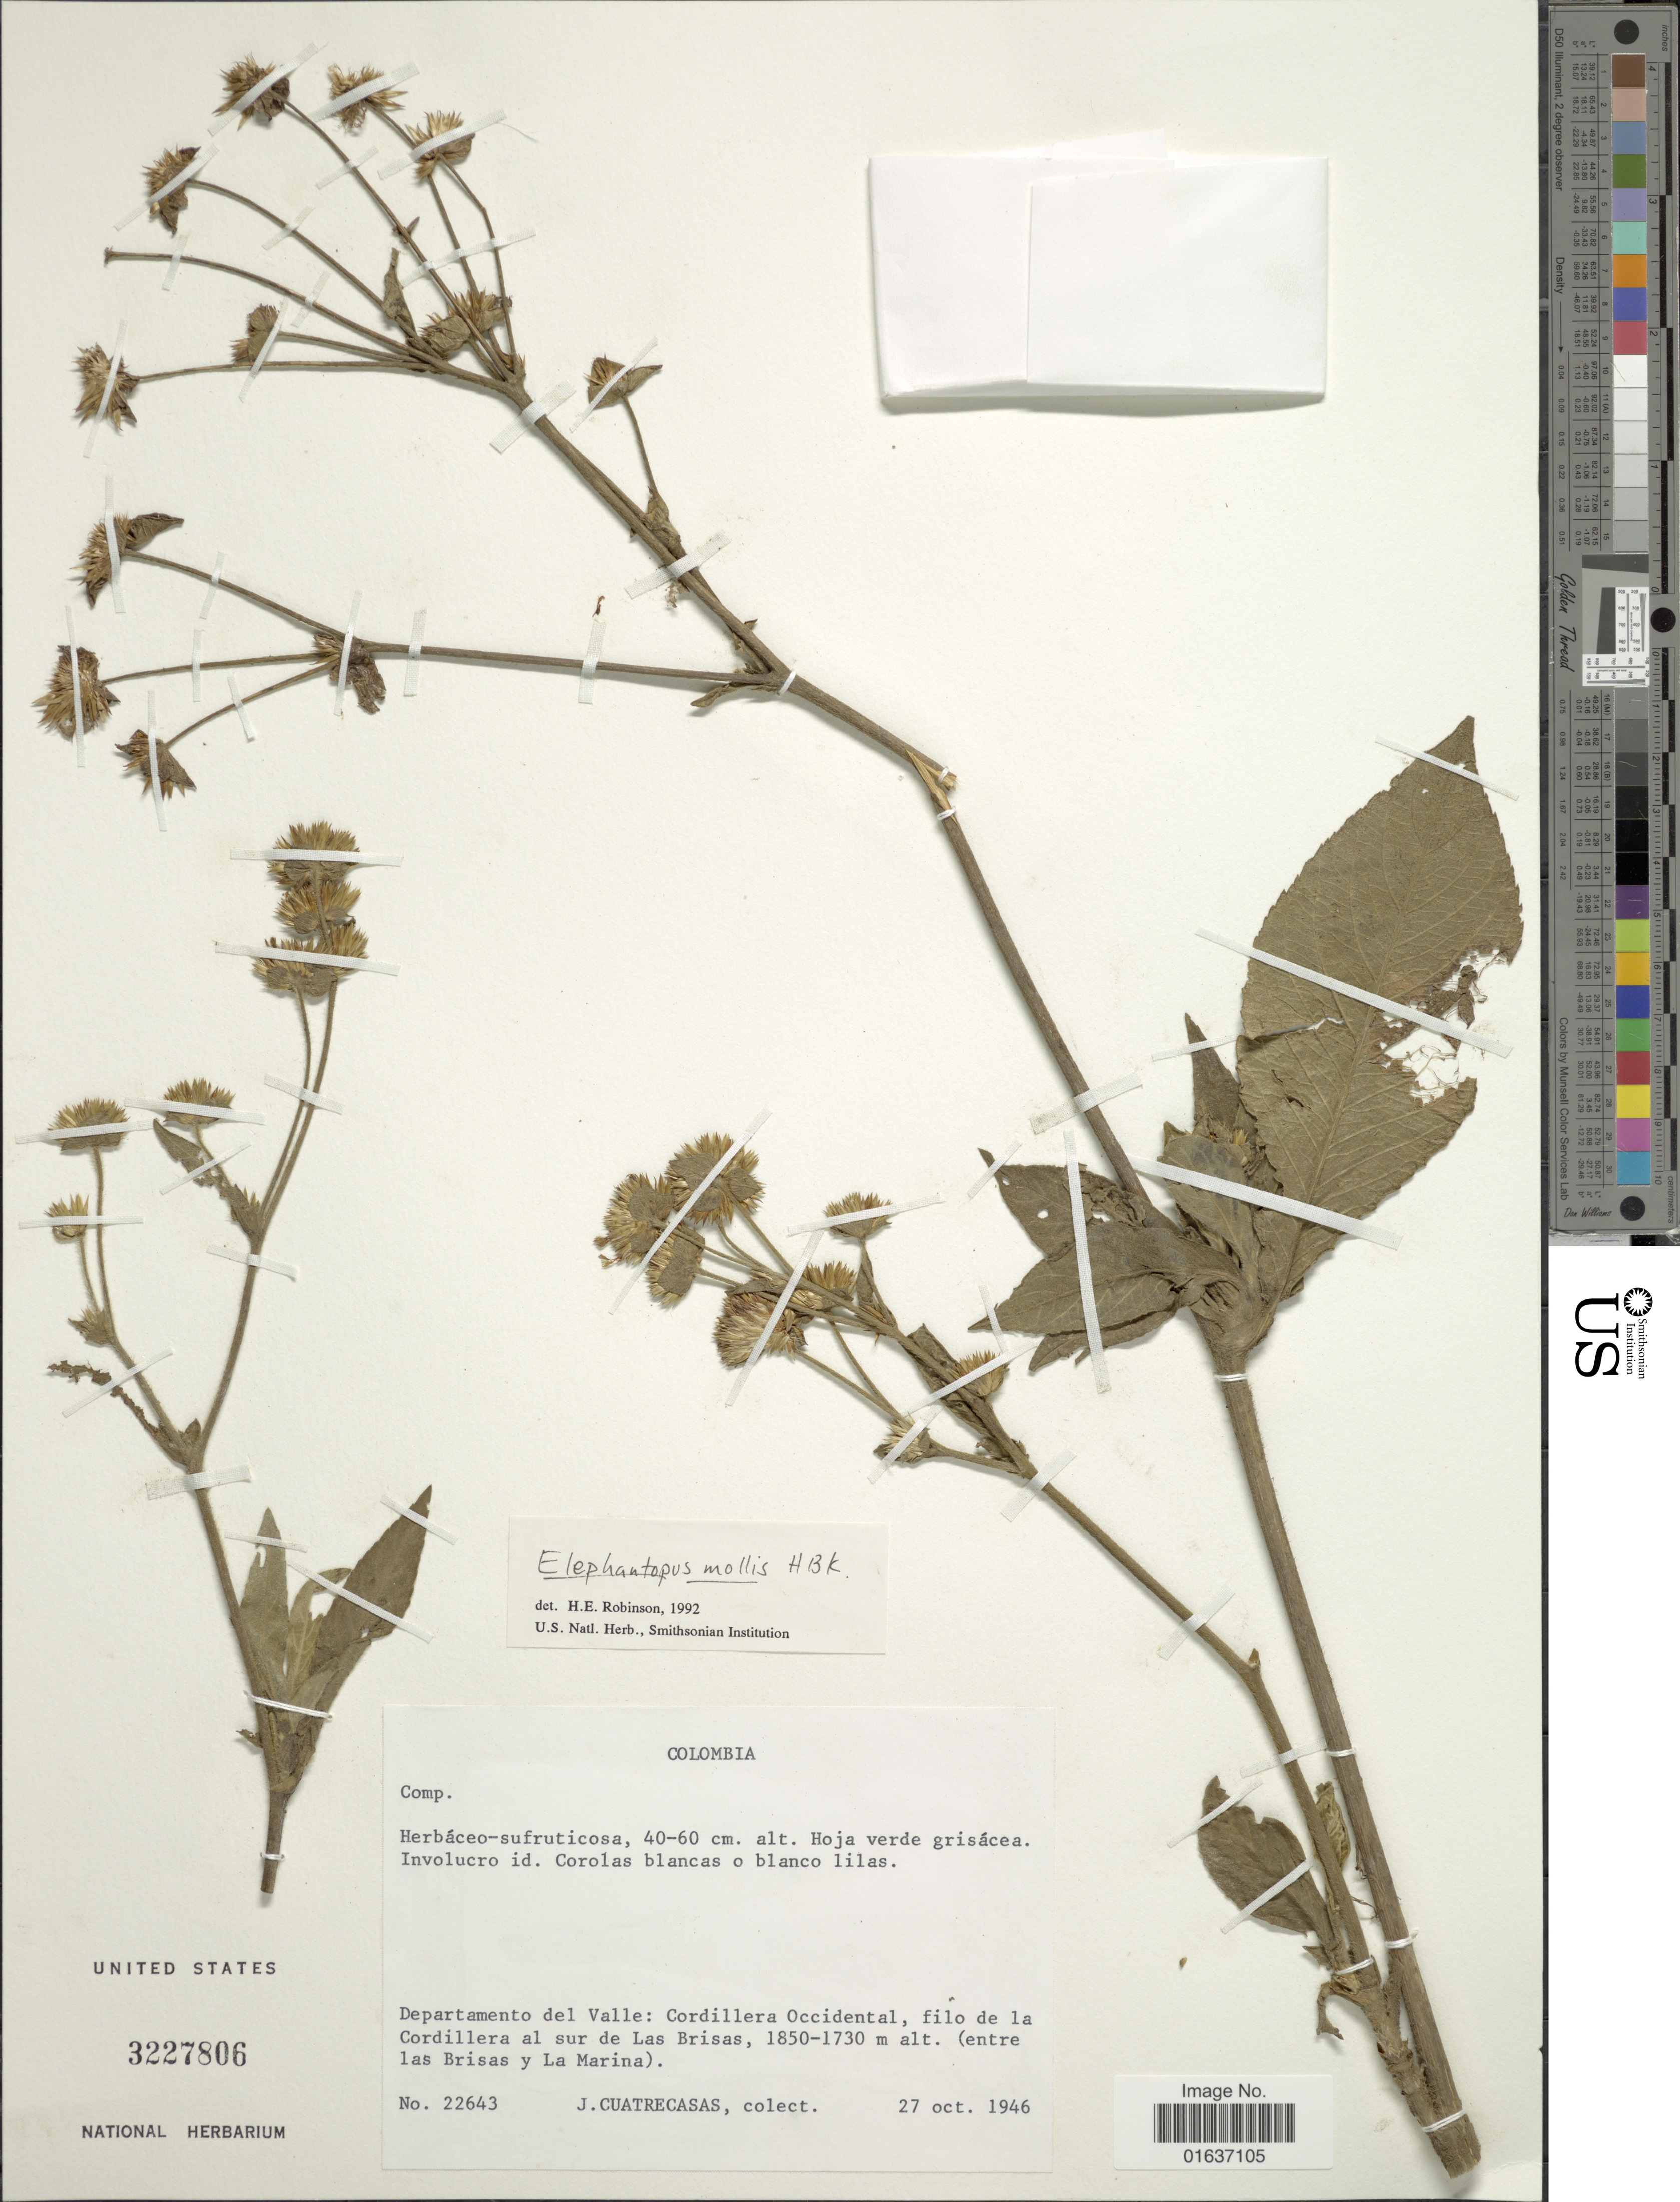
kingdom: Plantae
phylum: Tracheophyta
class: Magnoliopsida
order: Asterales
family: Asteraceae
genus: Elephantopus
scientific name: Elephantopus mollis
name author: Kunth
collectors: J. Cuatrecasas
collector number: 22643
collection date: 1946-10-27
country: Colombia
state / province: Valle del Cauca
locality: Departamento del Valle: Cordillera Occidental, filo de la Cordillera al sure de Las Brisas (entre las Brisas y La Marina)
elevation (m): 1730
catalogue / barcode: US 3227806